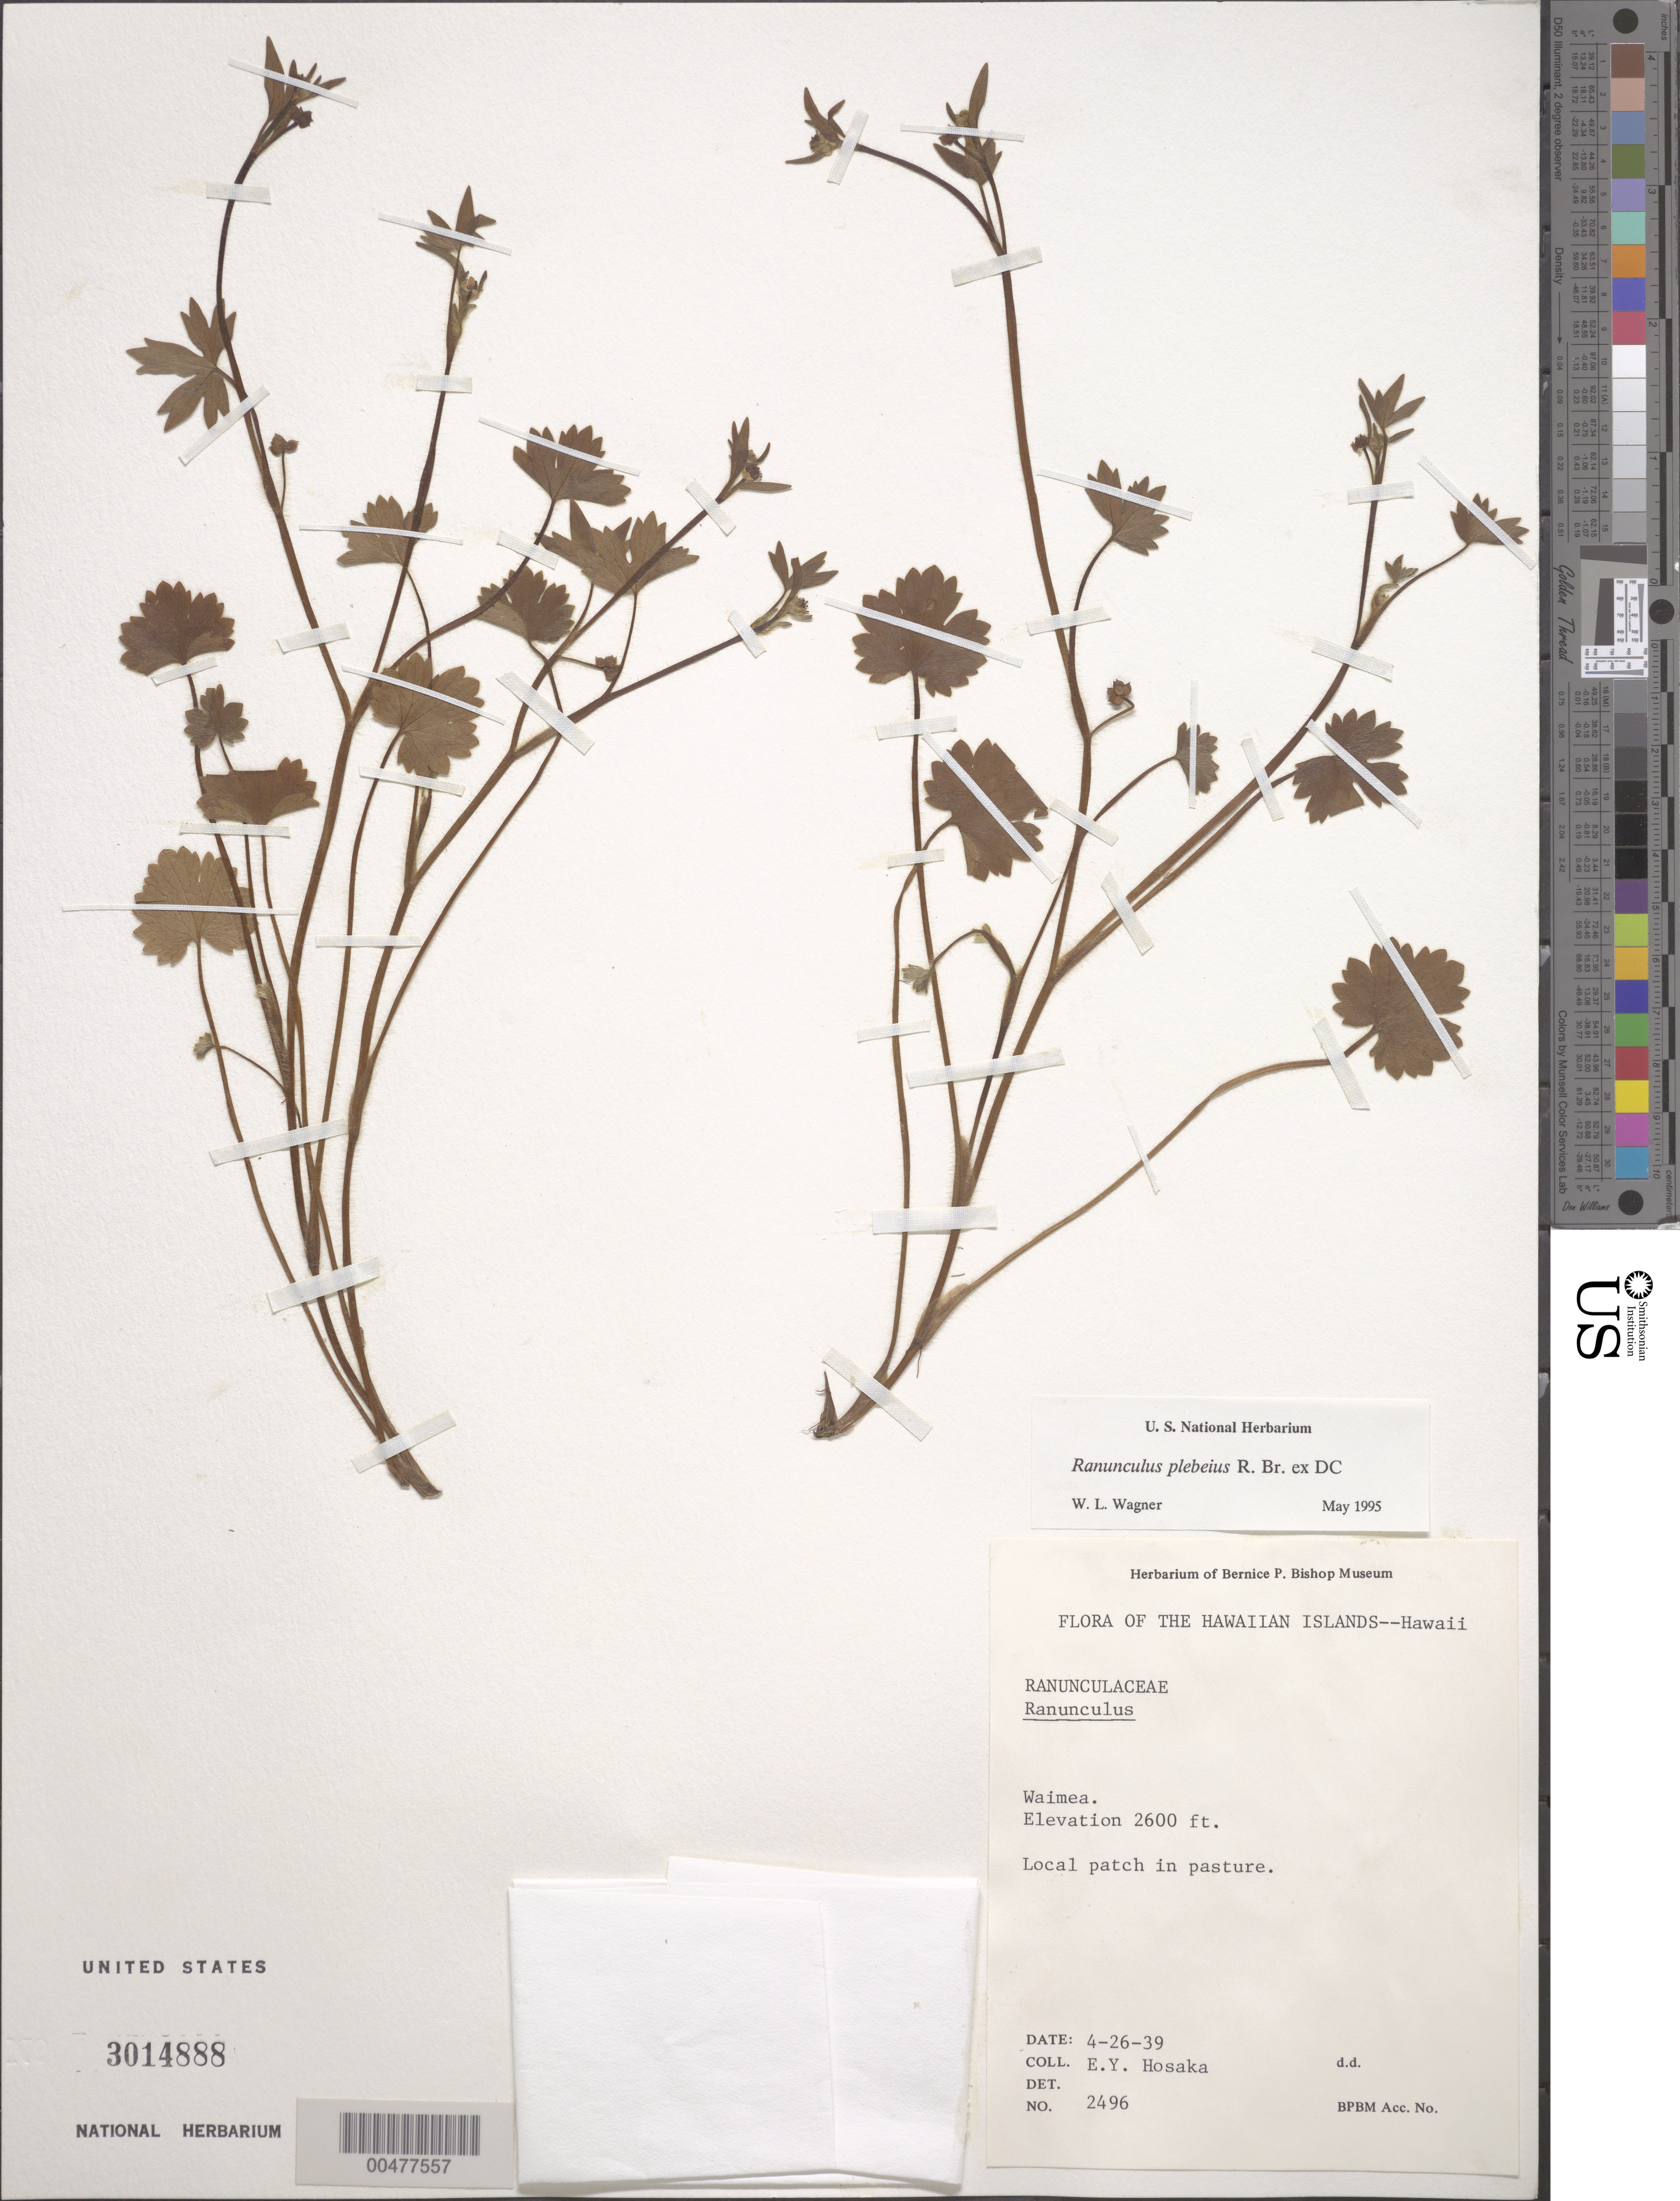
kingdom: Plantae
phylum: Tracheophyta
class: Magnoliopsida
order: Ranunculales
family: Ranunculaceae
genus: Ranunculus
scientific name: Ranunculus plebeius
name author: R. Br. ex DC.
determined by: Wagner, W. L., (BOT), Smithsonian Institution - National Museum of Natural History (UNITED STATES)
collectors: E. Y. Hosaka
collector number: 2496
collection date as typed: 26 Apr 1939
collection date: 1939-04-26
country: United States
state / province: Hawaii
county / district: Kauai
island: Kaua'i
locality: Waimea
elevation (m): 792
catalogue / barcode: US 3014888